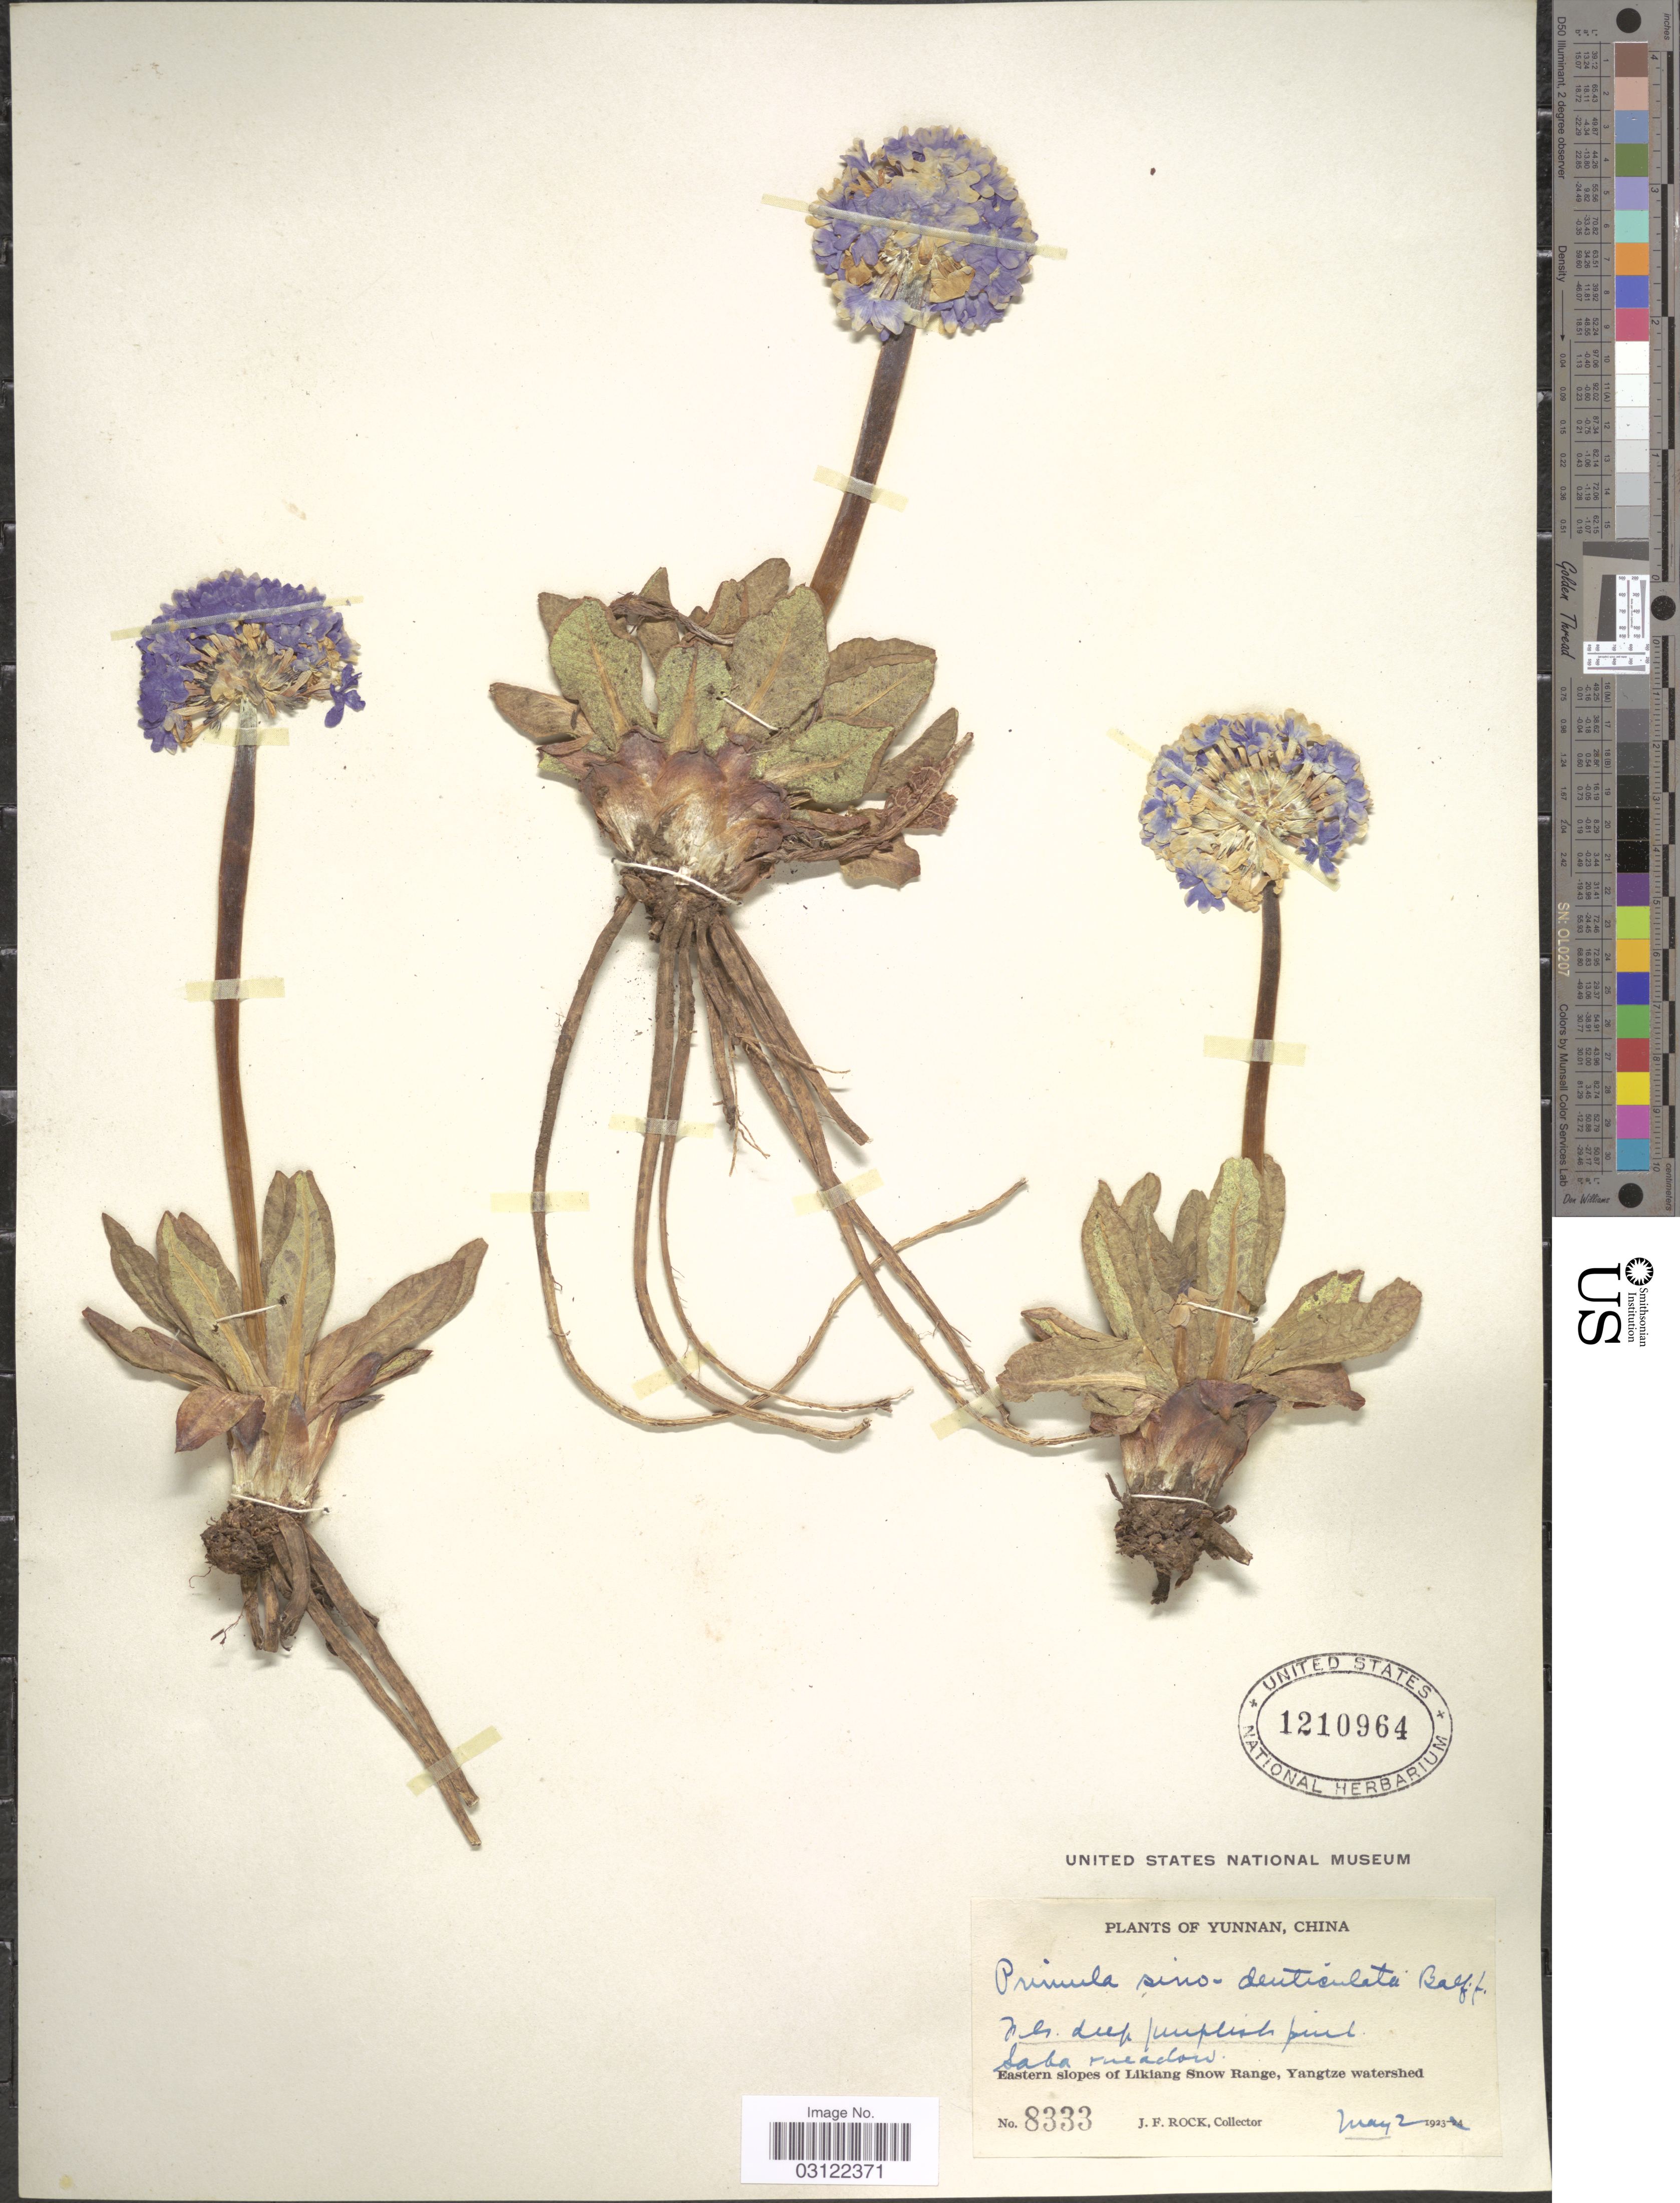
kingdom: Plantae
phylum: Tracheophyta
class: Magnoliopsida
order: Ericales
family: Primulaceae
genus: Primula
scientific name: Primula sino-denticulata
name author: Balf. f. & Forrest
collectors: J. Rock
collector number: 8333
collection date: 1923-05-02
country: China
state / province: Yunnan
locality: Saba meadow. Eastern slopes of Likiang Snow Range, Yangtze watershed.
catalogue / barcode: US 1210964